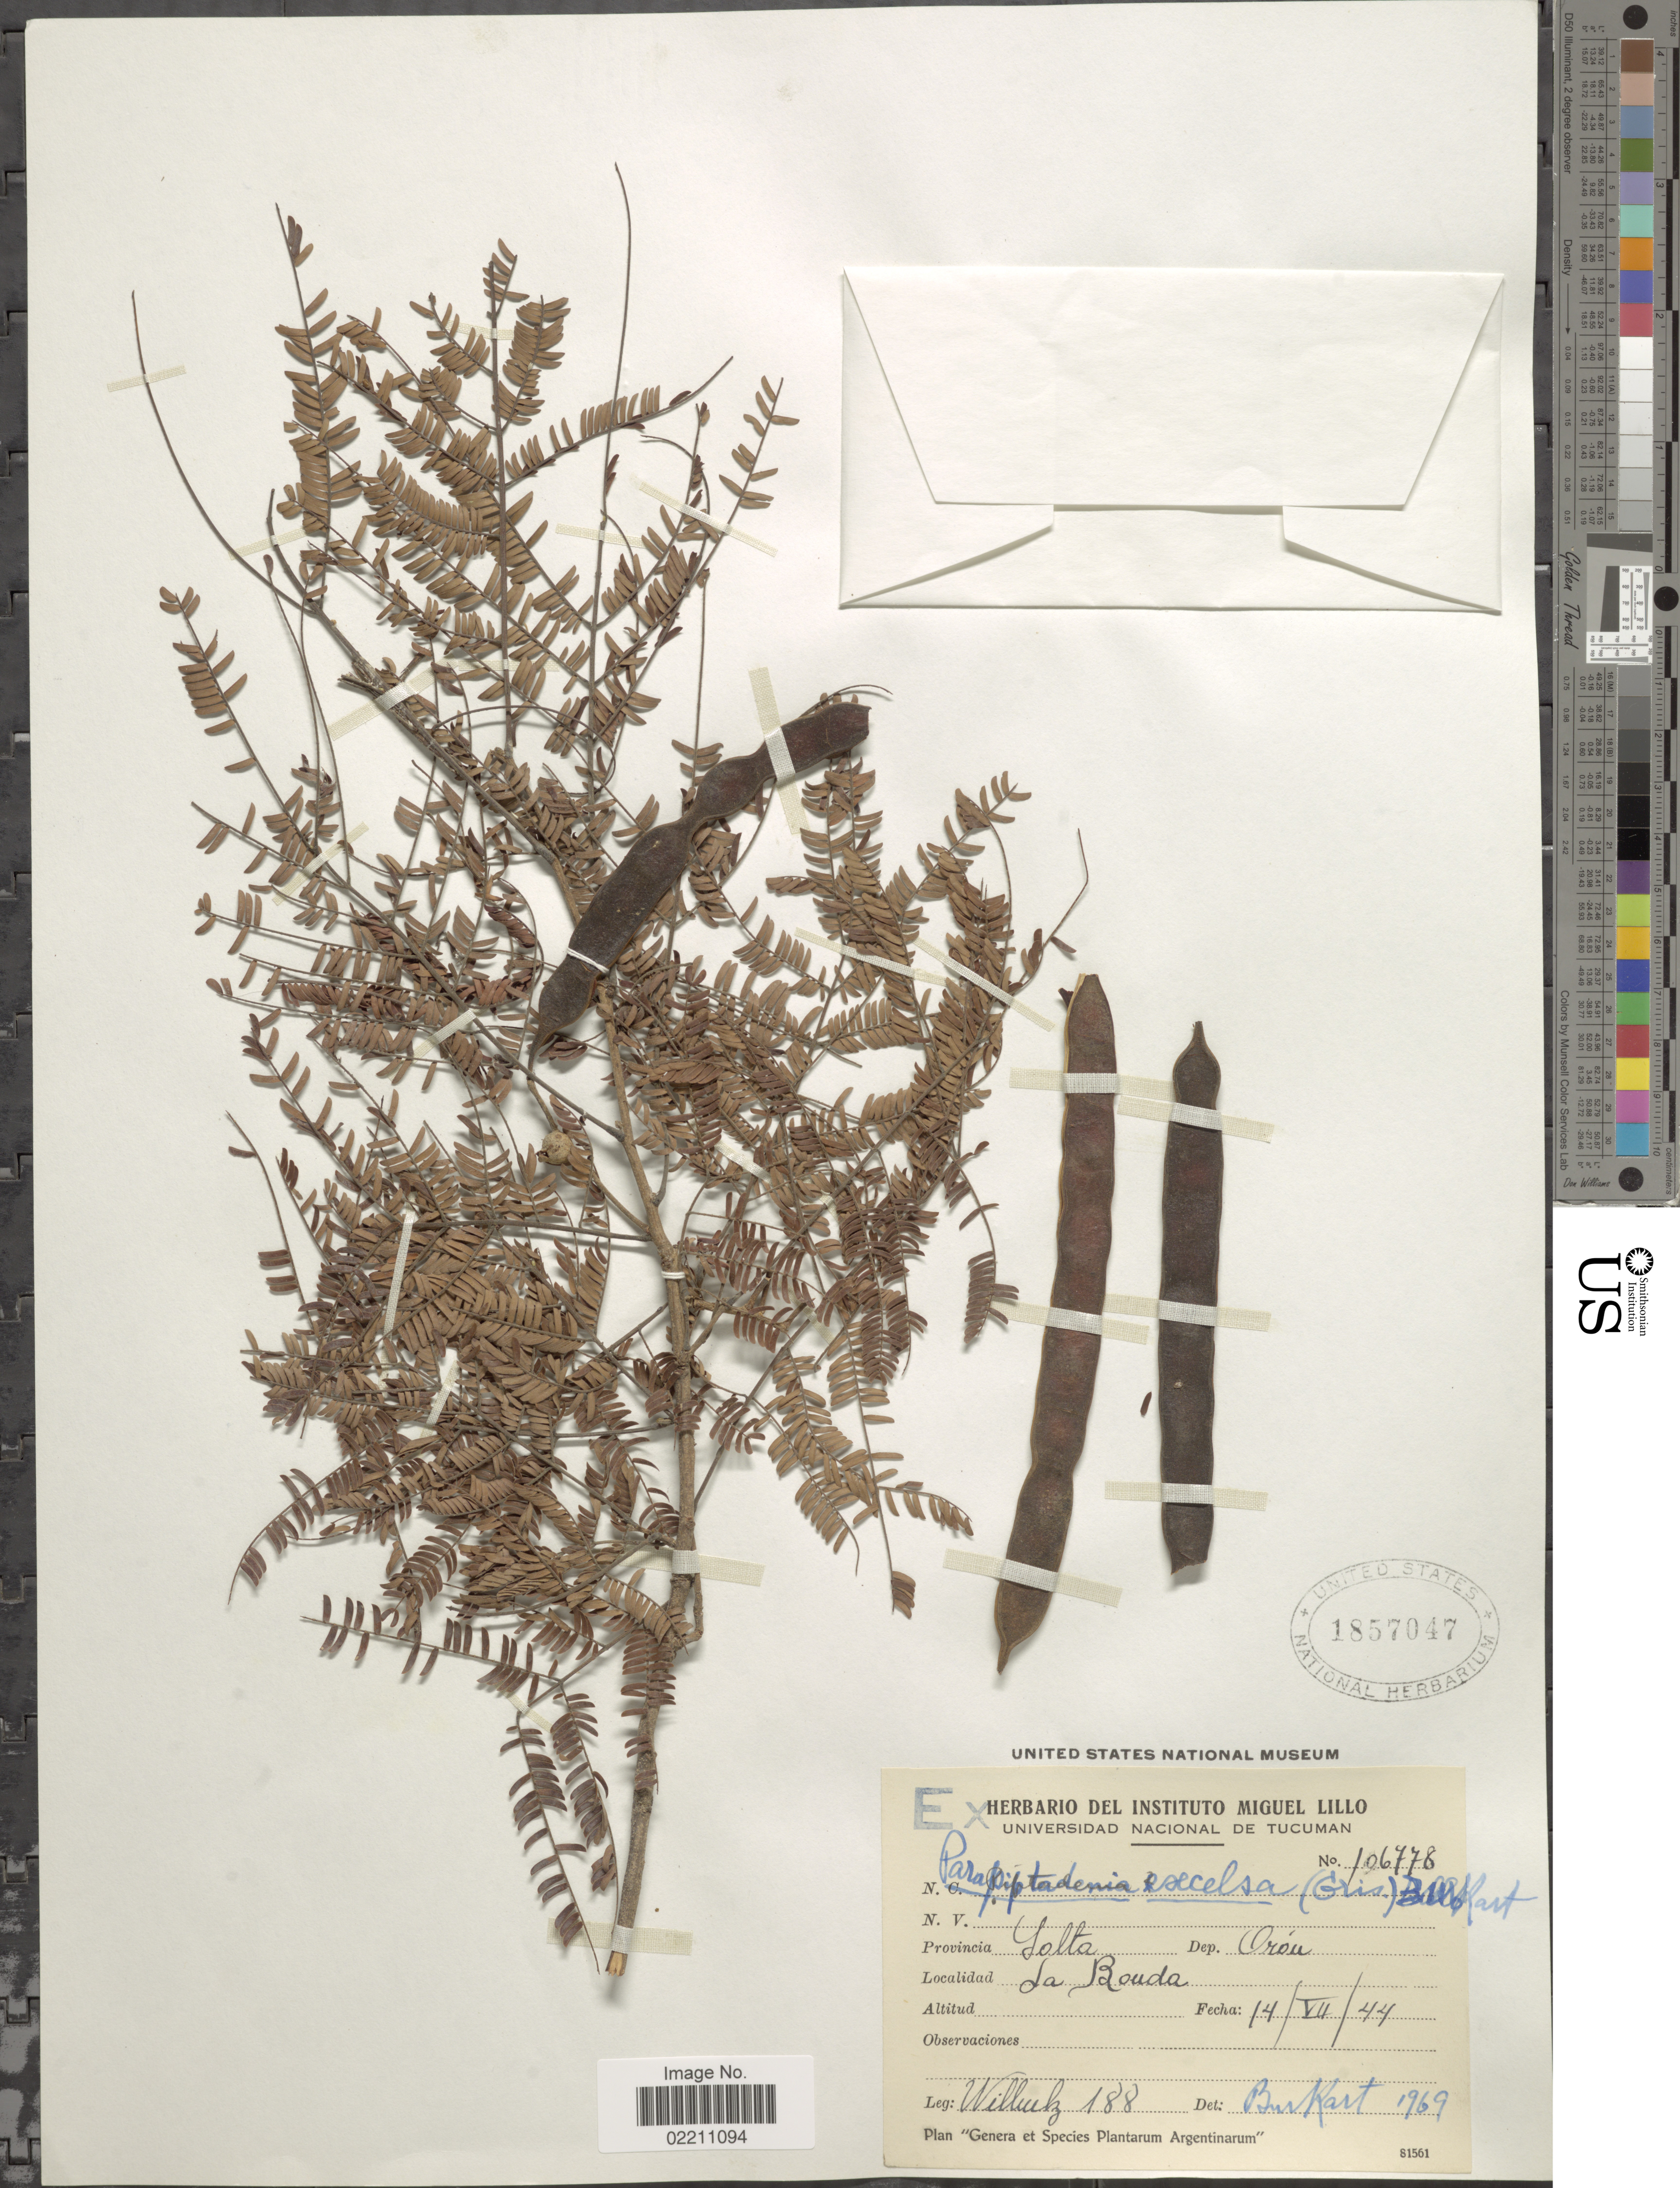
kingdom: Plantae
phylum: Tracheophyta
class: Magnoliopsida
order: Fabales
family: Fabaceae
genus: Parapiptadenia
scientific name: Parapiptadenia excelsa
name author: (Griseb.) Burkart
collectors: Willwlz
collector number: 188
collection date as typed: Transcribed d/m/y: 14/7/44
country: Argentina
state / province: Salta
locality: Provincia Salta Dep.Orou La Bouda.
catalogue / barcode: US 1857047